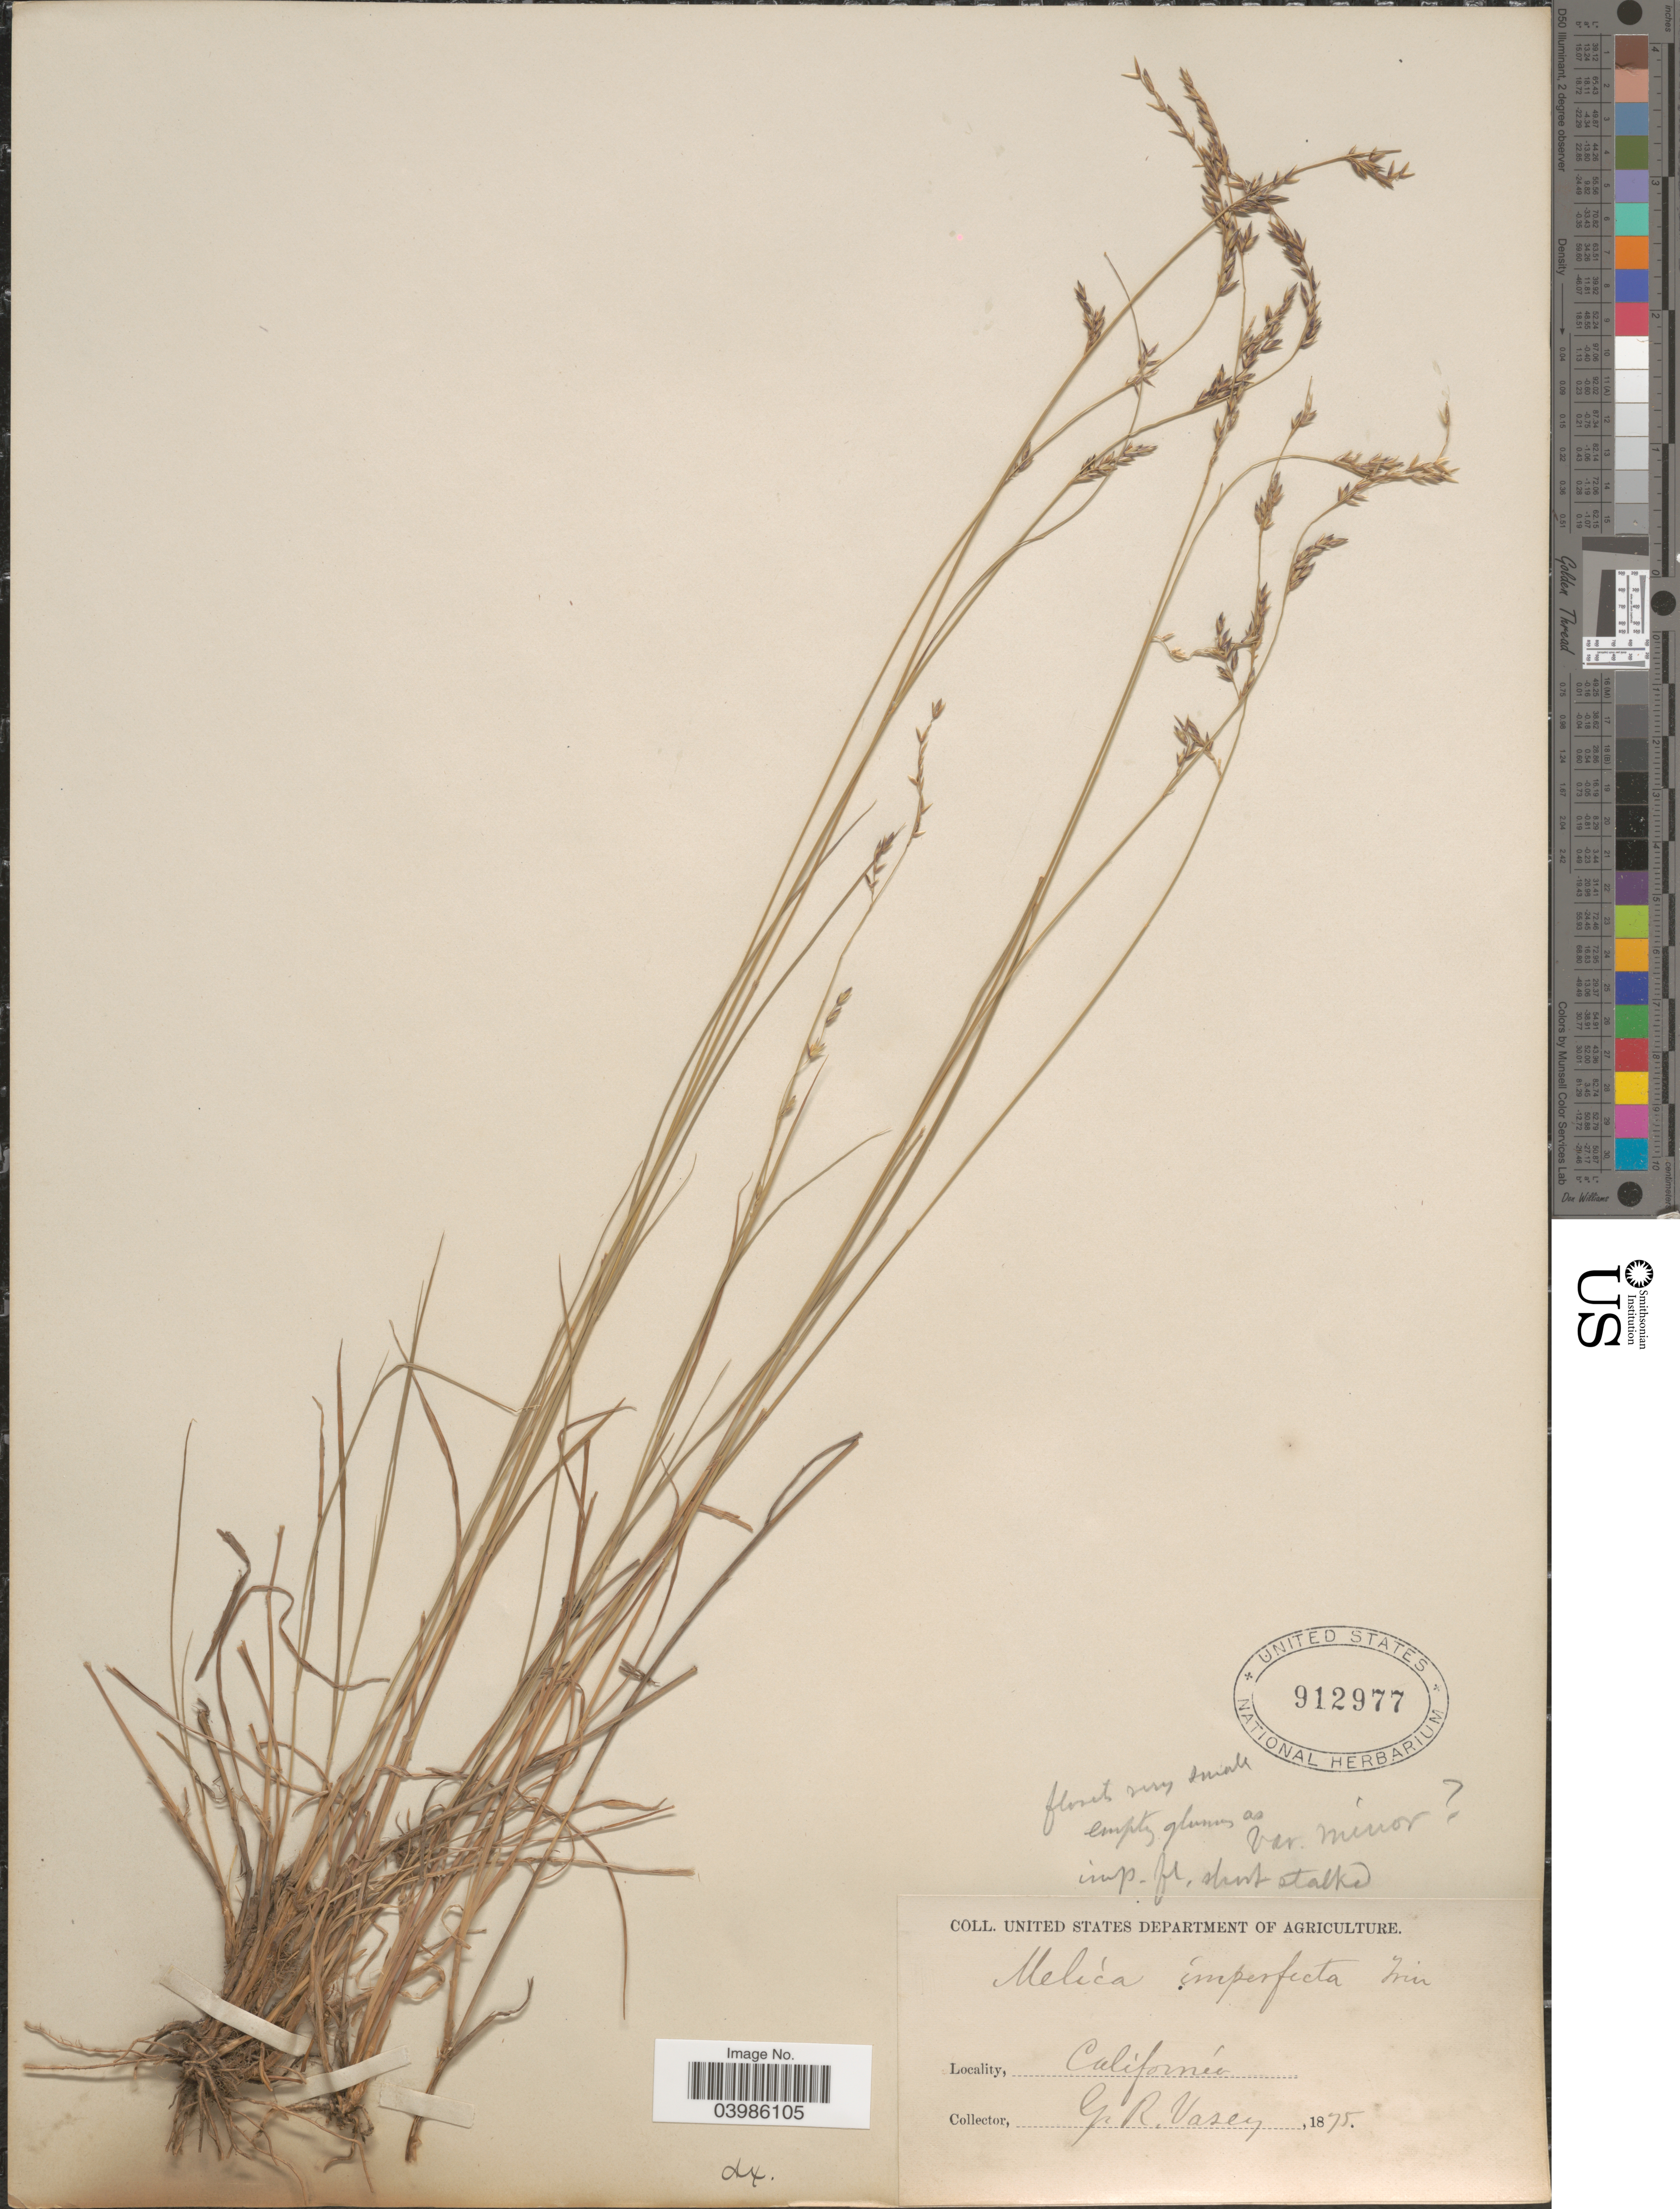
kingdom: Plantae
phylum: Tracheophyta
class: Liliopsida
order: Poales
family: Poaceae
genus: Melica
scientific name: Melica imperfecta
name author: Trin.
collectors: G. R. Vasey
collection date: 1875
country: United States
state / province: California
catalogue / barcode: US 912977